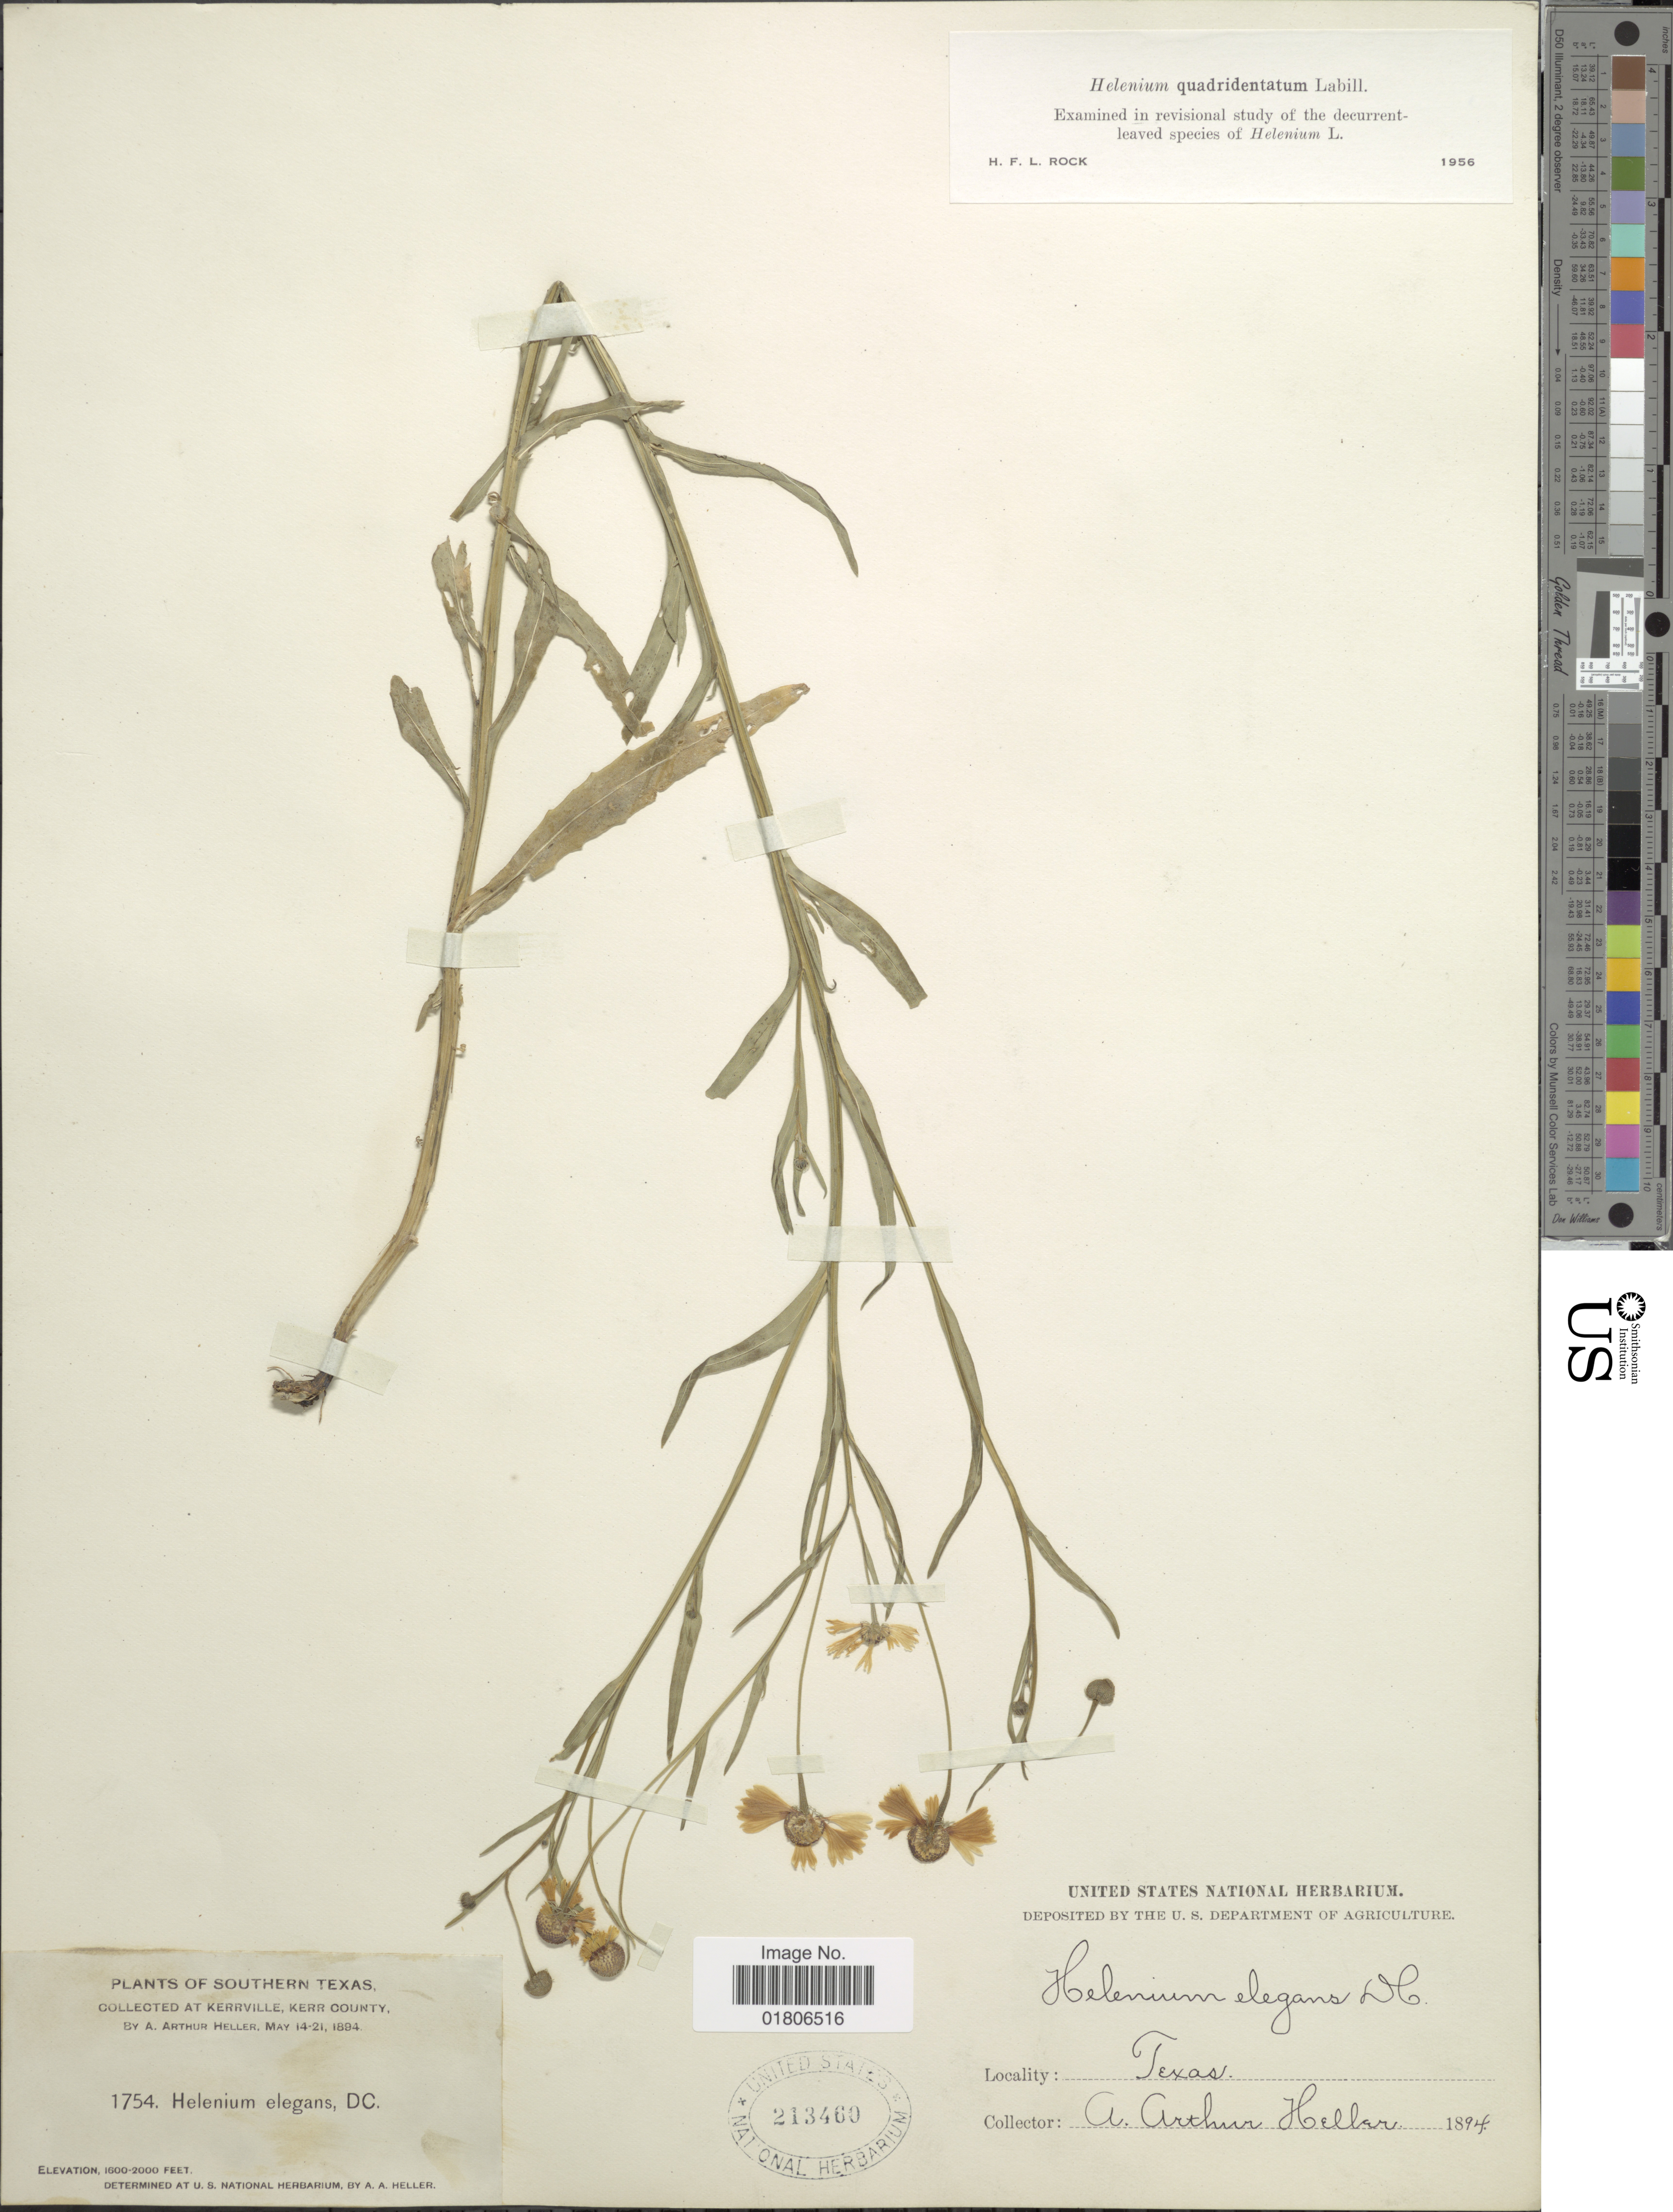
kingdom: Plantae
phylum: Tracheophyta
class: Magnoliopsida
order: Asterales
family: Asteraceae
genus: Helenium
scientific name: Helenium quadridentatum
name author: Labill.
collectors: A. A. Heller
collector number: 1754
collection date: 1894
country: United States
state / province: Texas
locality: Southern Texas, At Kerrville, Kerr County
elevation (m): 488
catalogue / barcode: US 213460